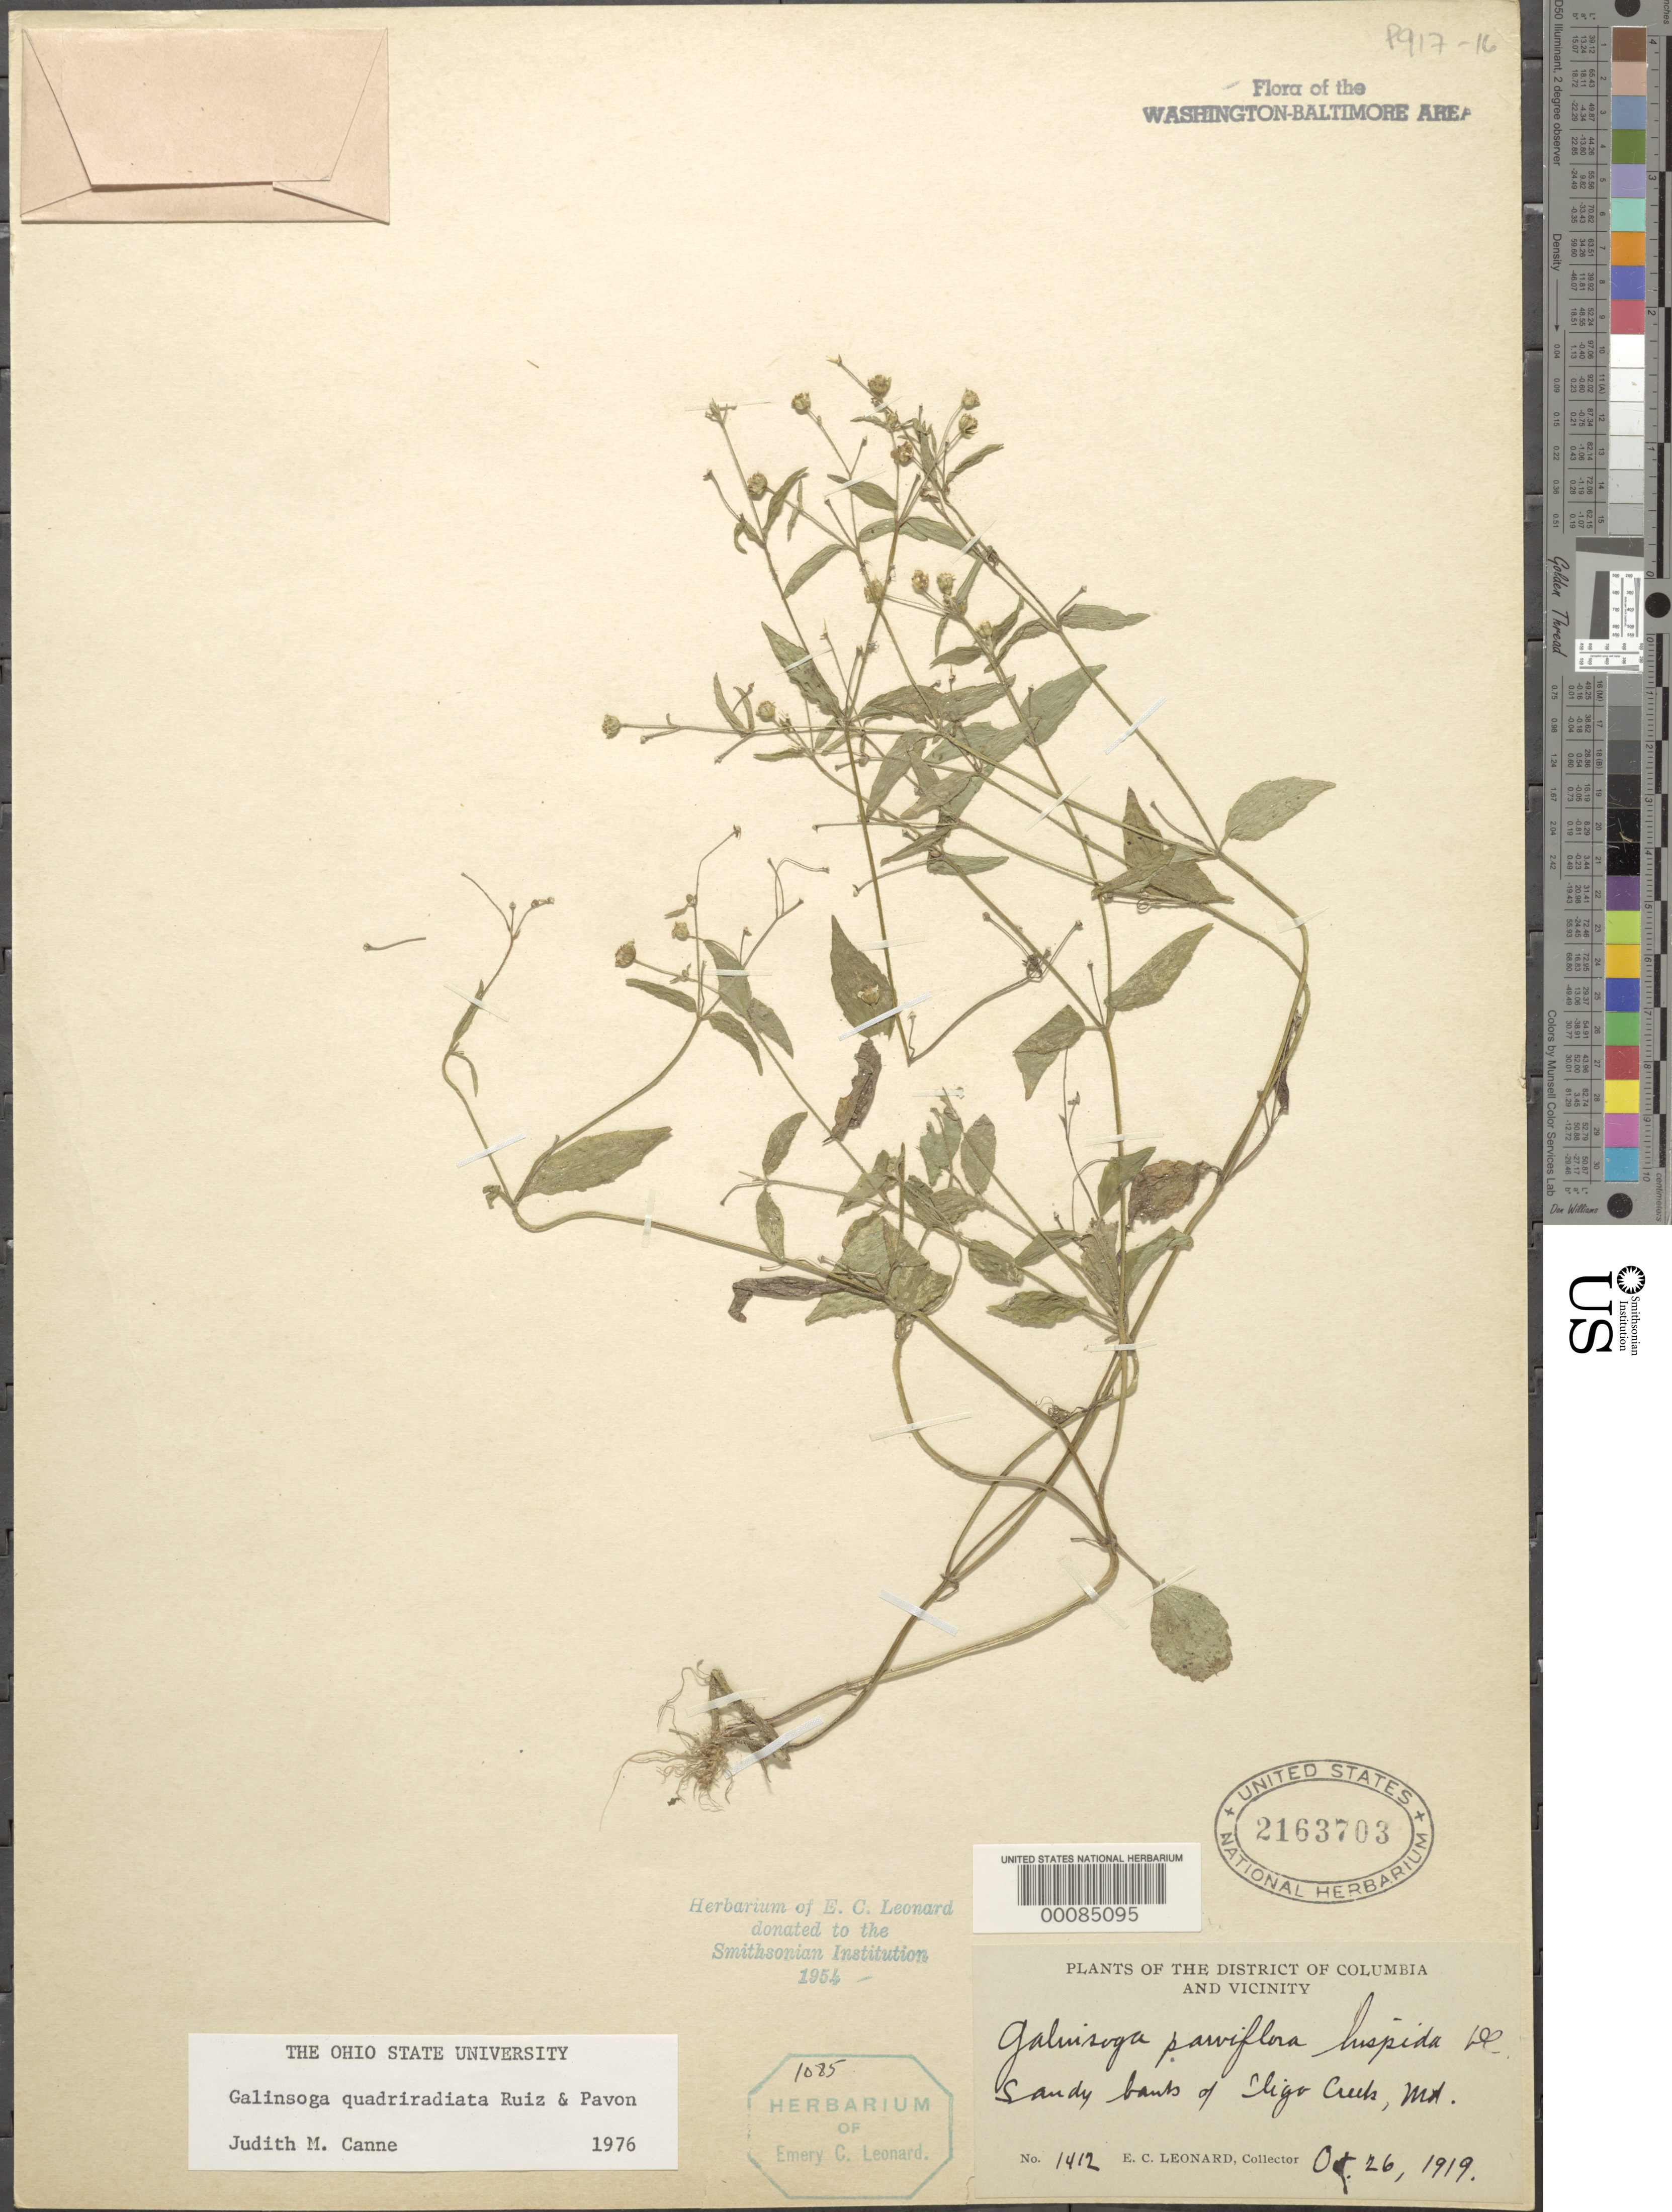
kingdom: Plantae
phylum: Tracheophyta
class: Magnoliopsida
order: Asterales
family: Asteraceae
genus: Galinsoga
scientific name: Galinsoga quadriradiata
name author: Ruiz & Pav.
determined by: Canne-Hilliker, J. M.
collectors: E. C. Leonard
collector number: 1412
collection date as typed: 26 Oct 1919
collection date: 1919-10-26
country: United States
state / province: Maryland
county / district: Montgomery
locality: Sligo Creek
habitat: Sandy bank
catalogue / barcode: US 2163703